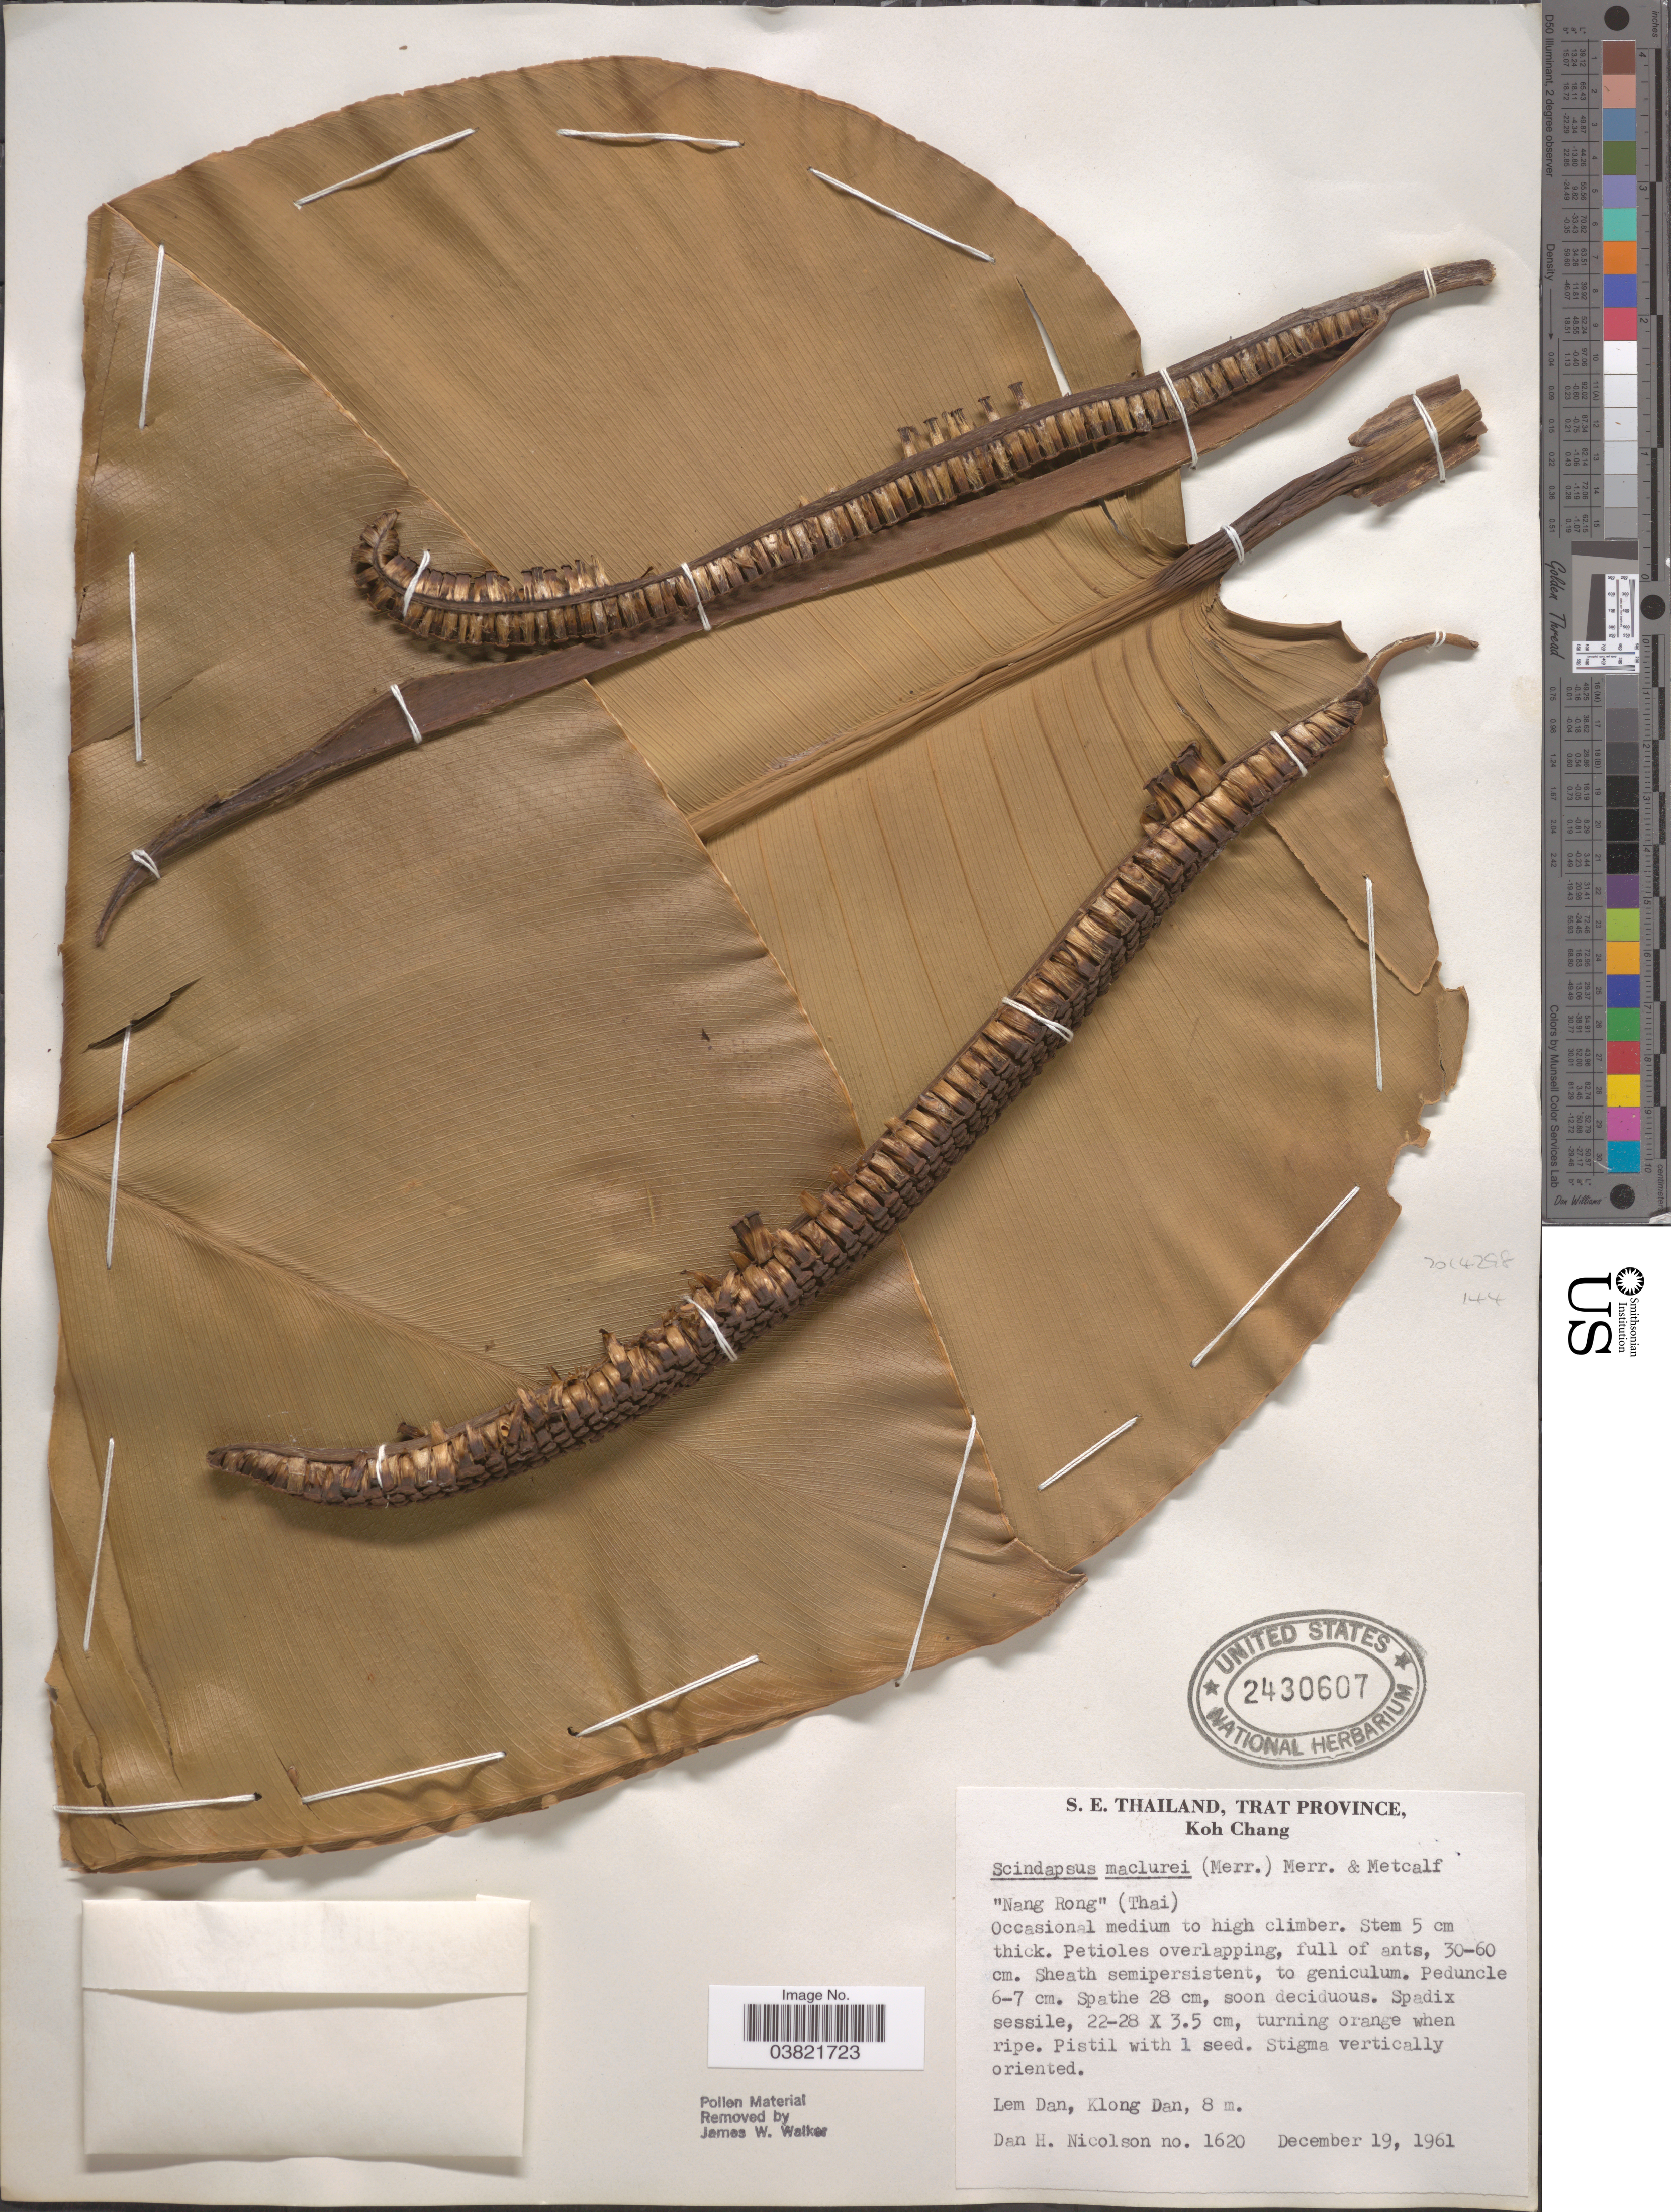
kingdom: Plantae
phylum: Tracheophyta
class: Liliopsida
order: Alismatales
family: Araceae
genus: Scindapsus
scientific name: Scindapsus maclurei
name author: (Merr.) Merr. & F.P. Metcalf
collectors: D. H. Nicolson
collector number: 1620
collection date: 1961-12-19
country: Thailand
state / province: Trat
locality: S. E. Thailand. Koh Chang. Lem Dan, Klong Dan.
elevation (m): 8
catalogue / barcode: US 2430607